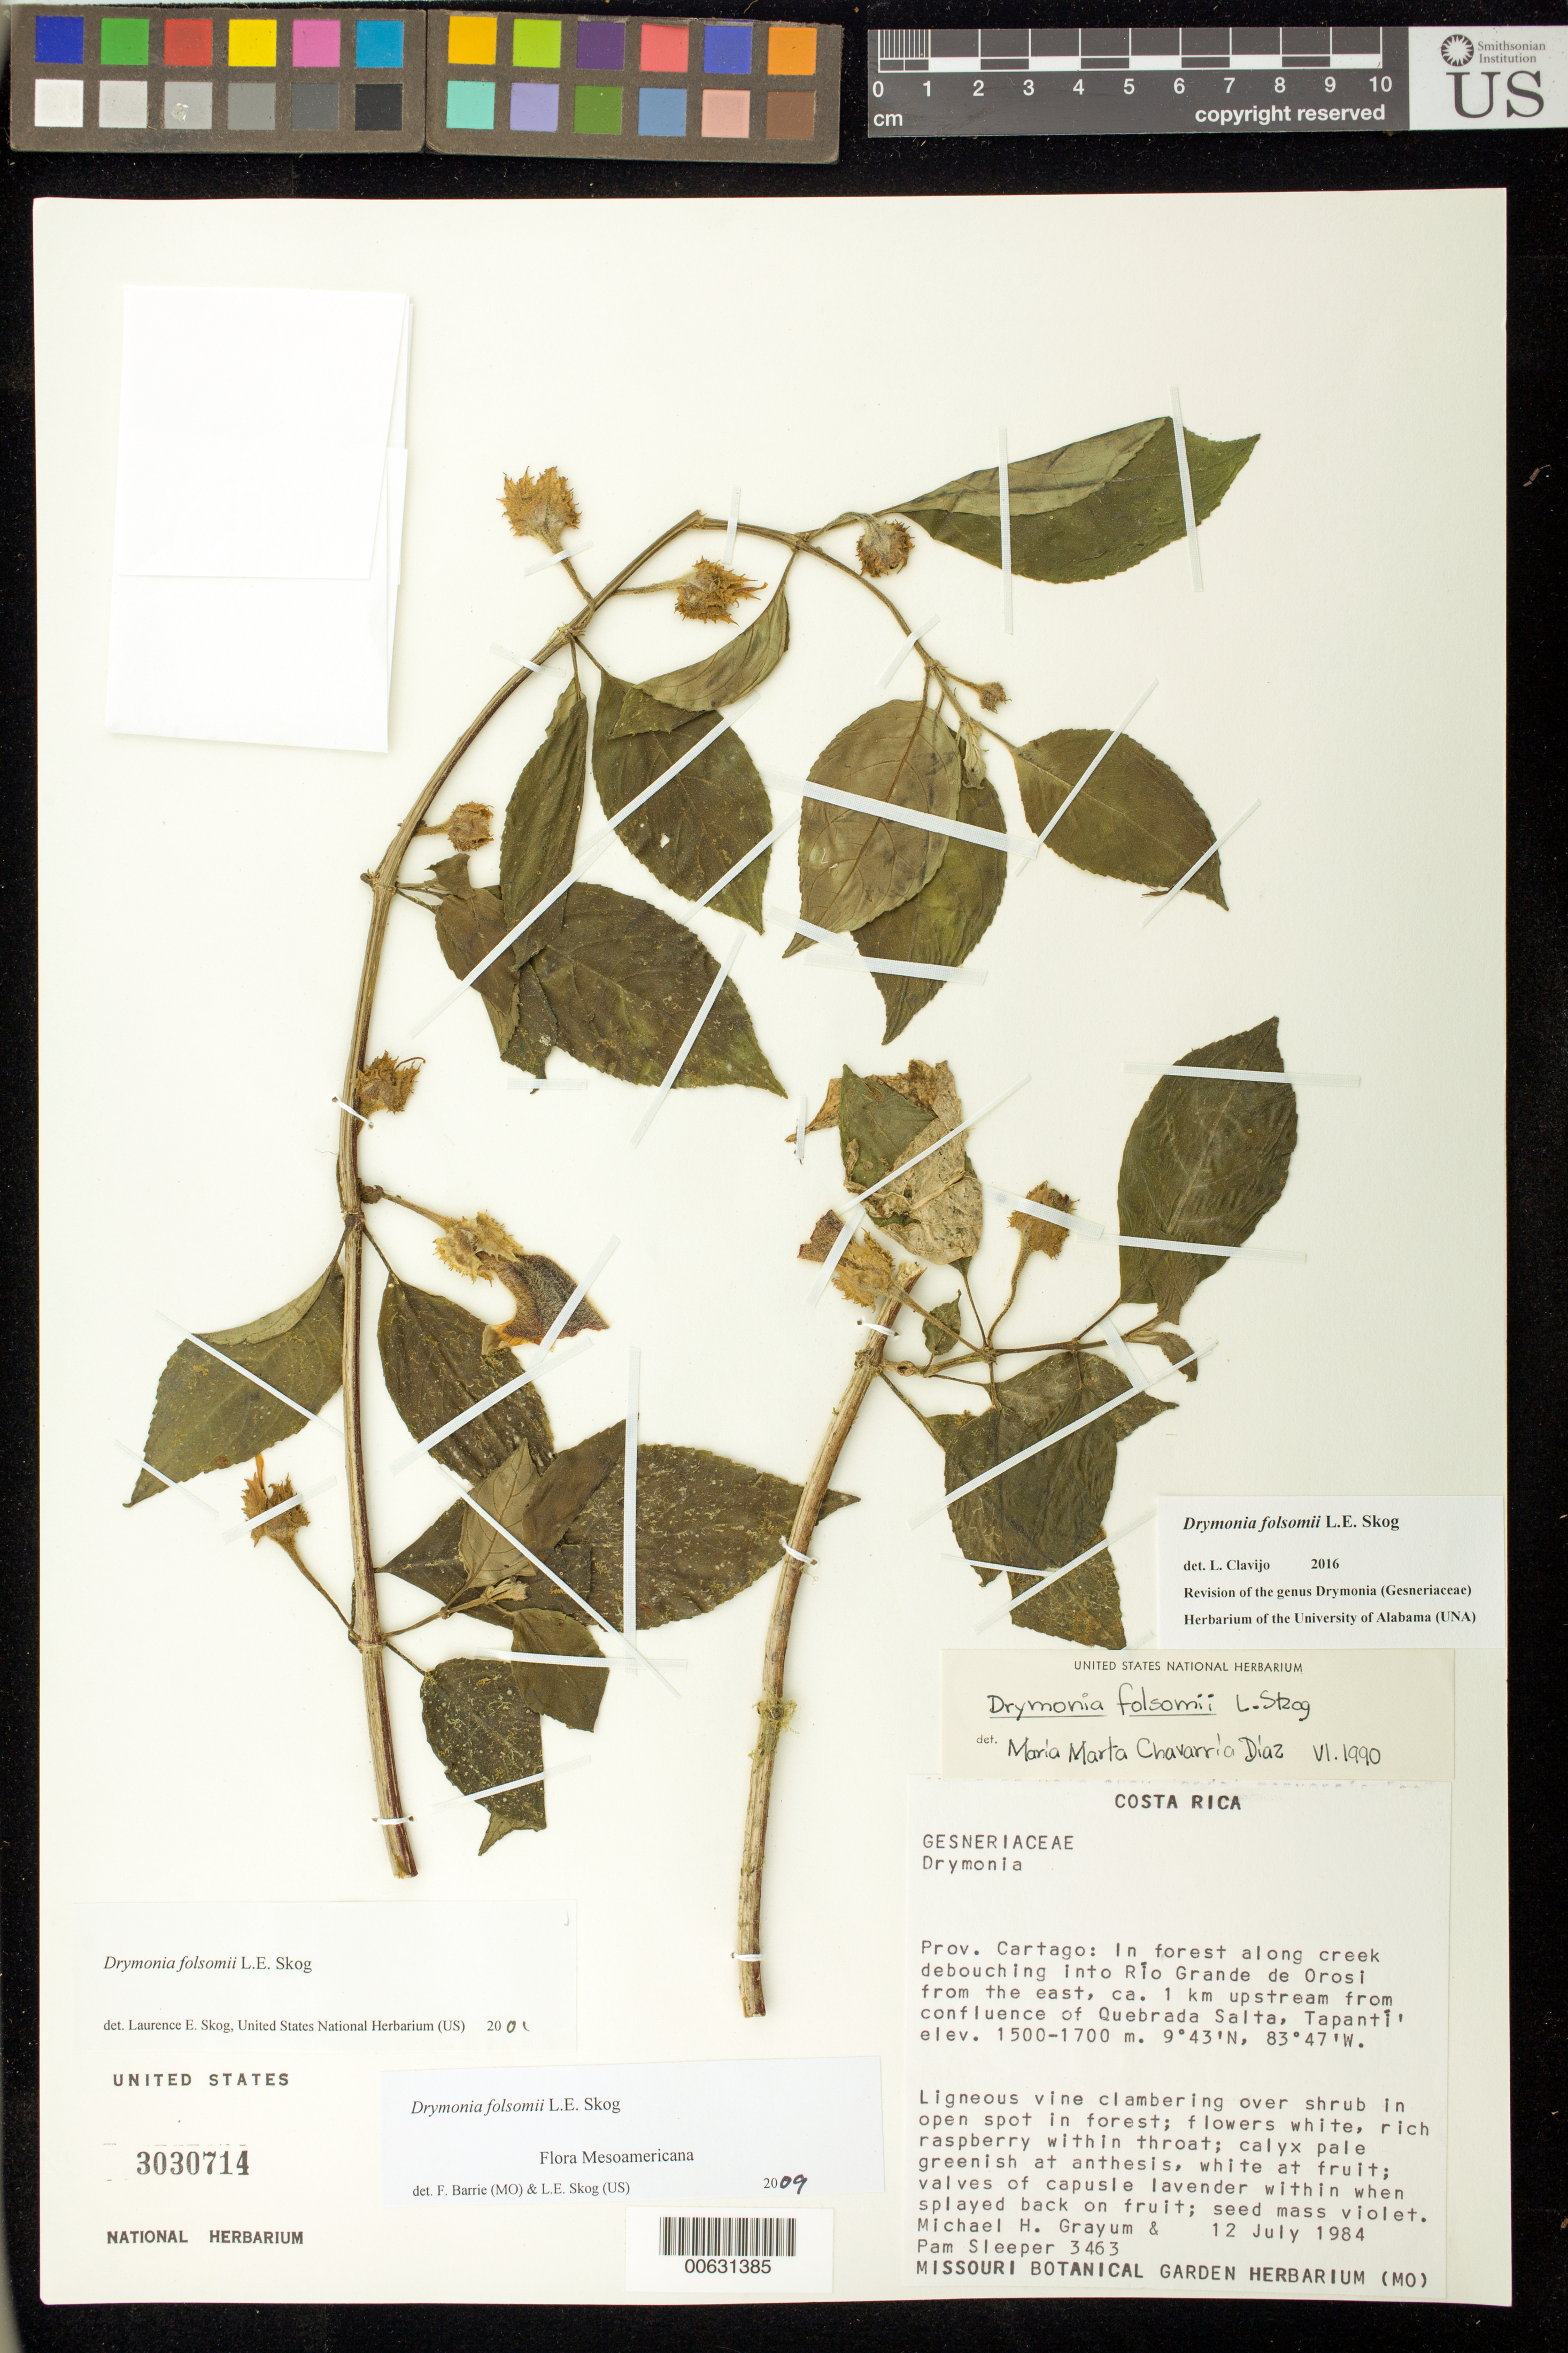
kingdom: Plantae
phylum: Tracheophyta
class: Magnoliopsida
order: Lamiales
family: Gesneriaceae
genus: Drymonia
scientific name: Drymonia folsomii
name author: L.E. Skog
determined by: Barrie, F. R.; Skog, Laurence E.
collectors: M. H. Grayum & P. Sleeper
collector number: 3463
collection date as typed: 12 Jul 1984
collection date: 1984-07-12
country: Costa Rica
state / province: Cartago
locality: Along creek debouching into Rio Grande de Orosi from the east, about 1 km upstream from confluence of Quebrada Salta, Tapanti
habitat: In forest along creek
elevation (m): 1500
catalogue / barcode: US 3030714